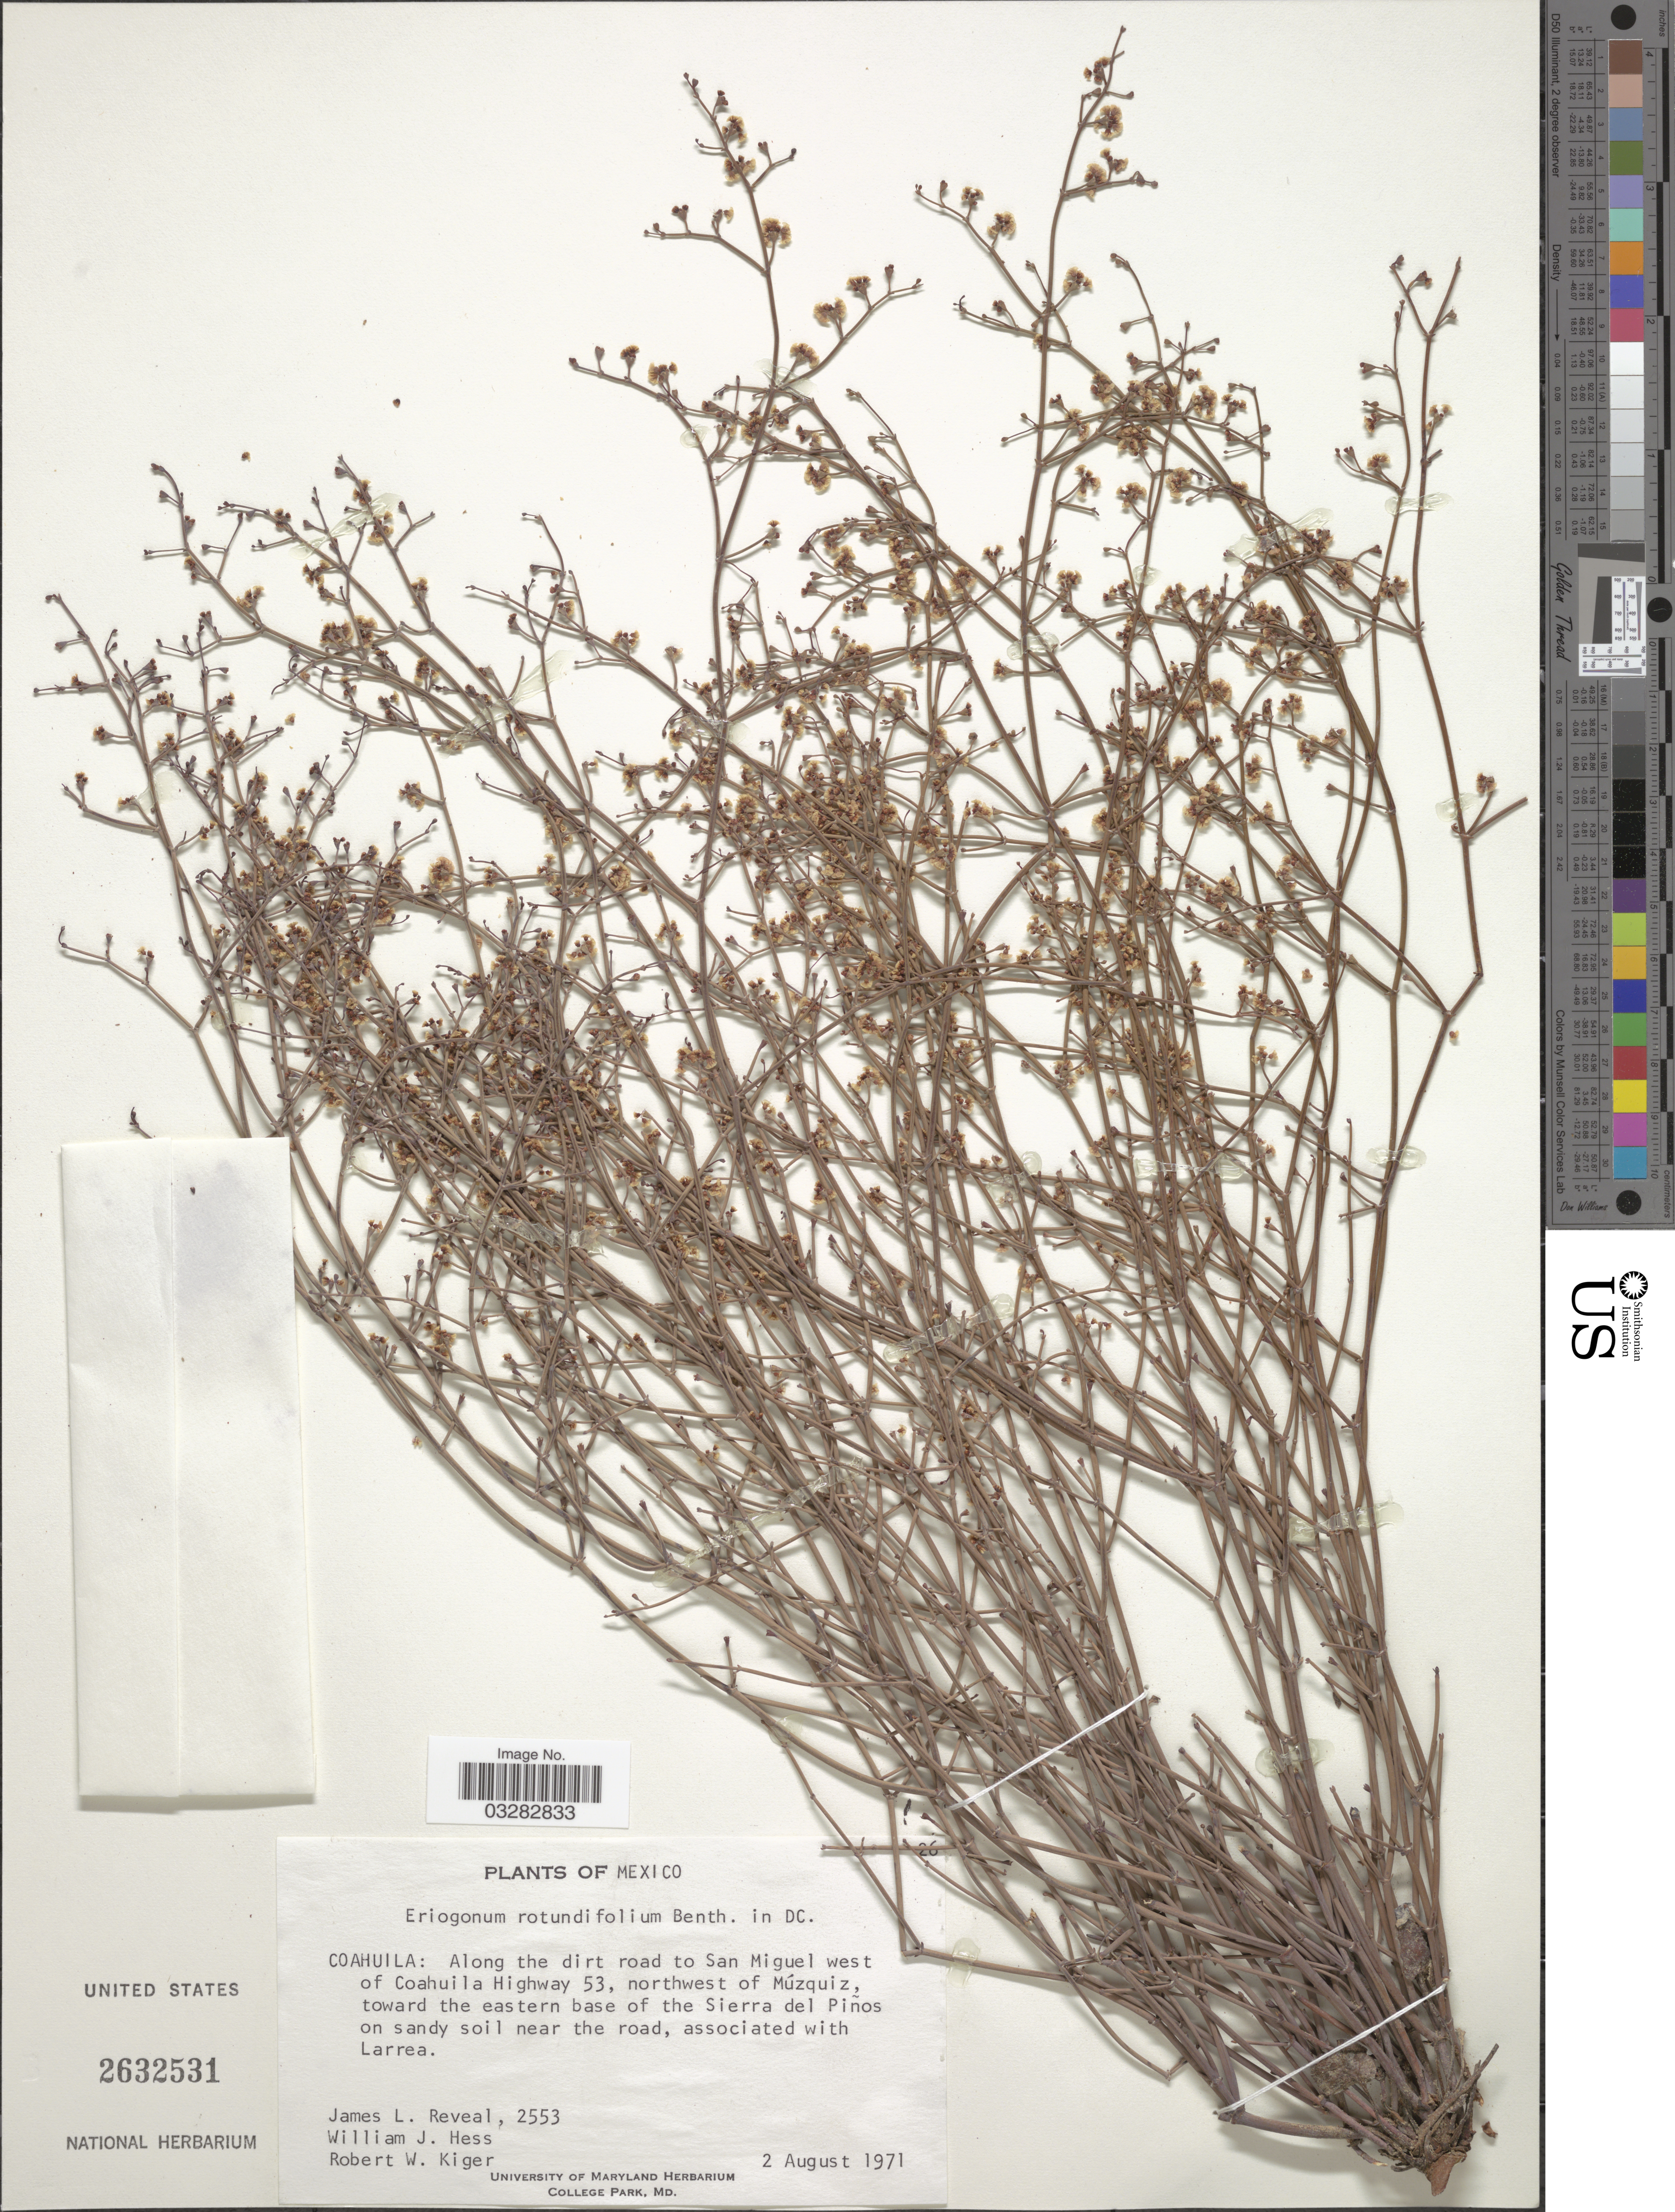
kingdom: Plantae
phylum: Tracheophyta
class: Magnoliopsida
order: Caryophyllales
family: Polygonaceae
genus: Eriogonum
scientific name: Eriogonum rotundifolium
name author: Benth. in DC.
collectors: J. L. Reveal, W. Hess & R. Kiger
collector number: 2553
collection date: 1971-08-02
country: Mexico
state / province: Coahuila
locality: Along the dirt road to San Miguel west of Coahuila Highway 53, northwest of Múzquiz, toward the eastern base of the Sierra del Piños.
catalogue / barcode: US 2632531